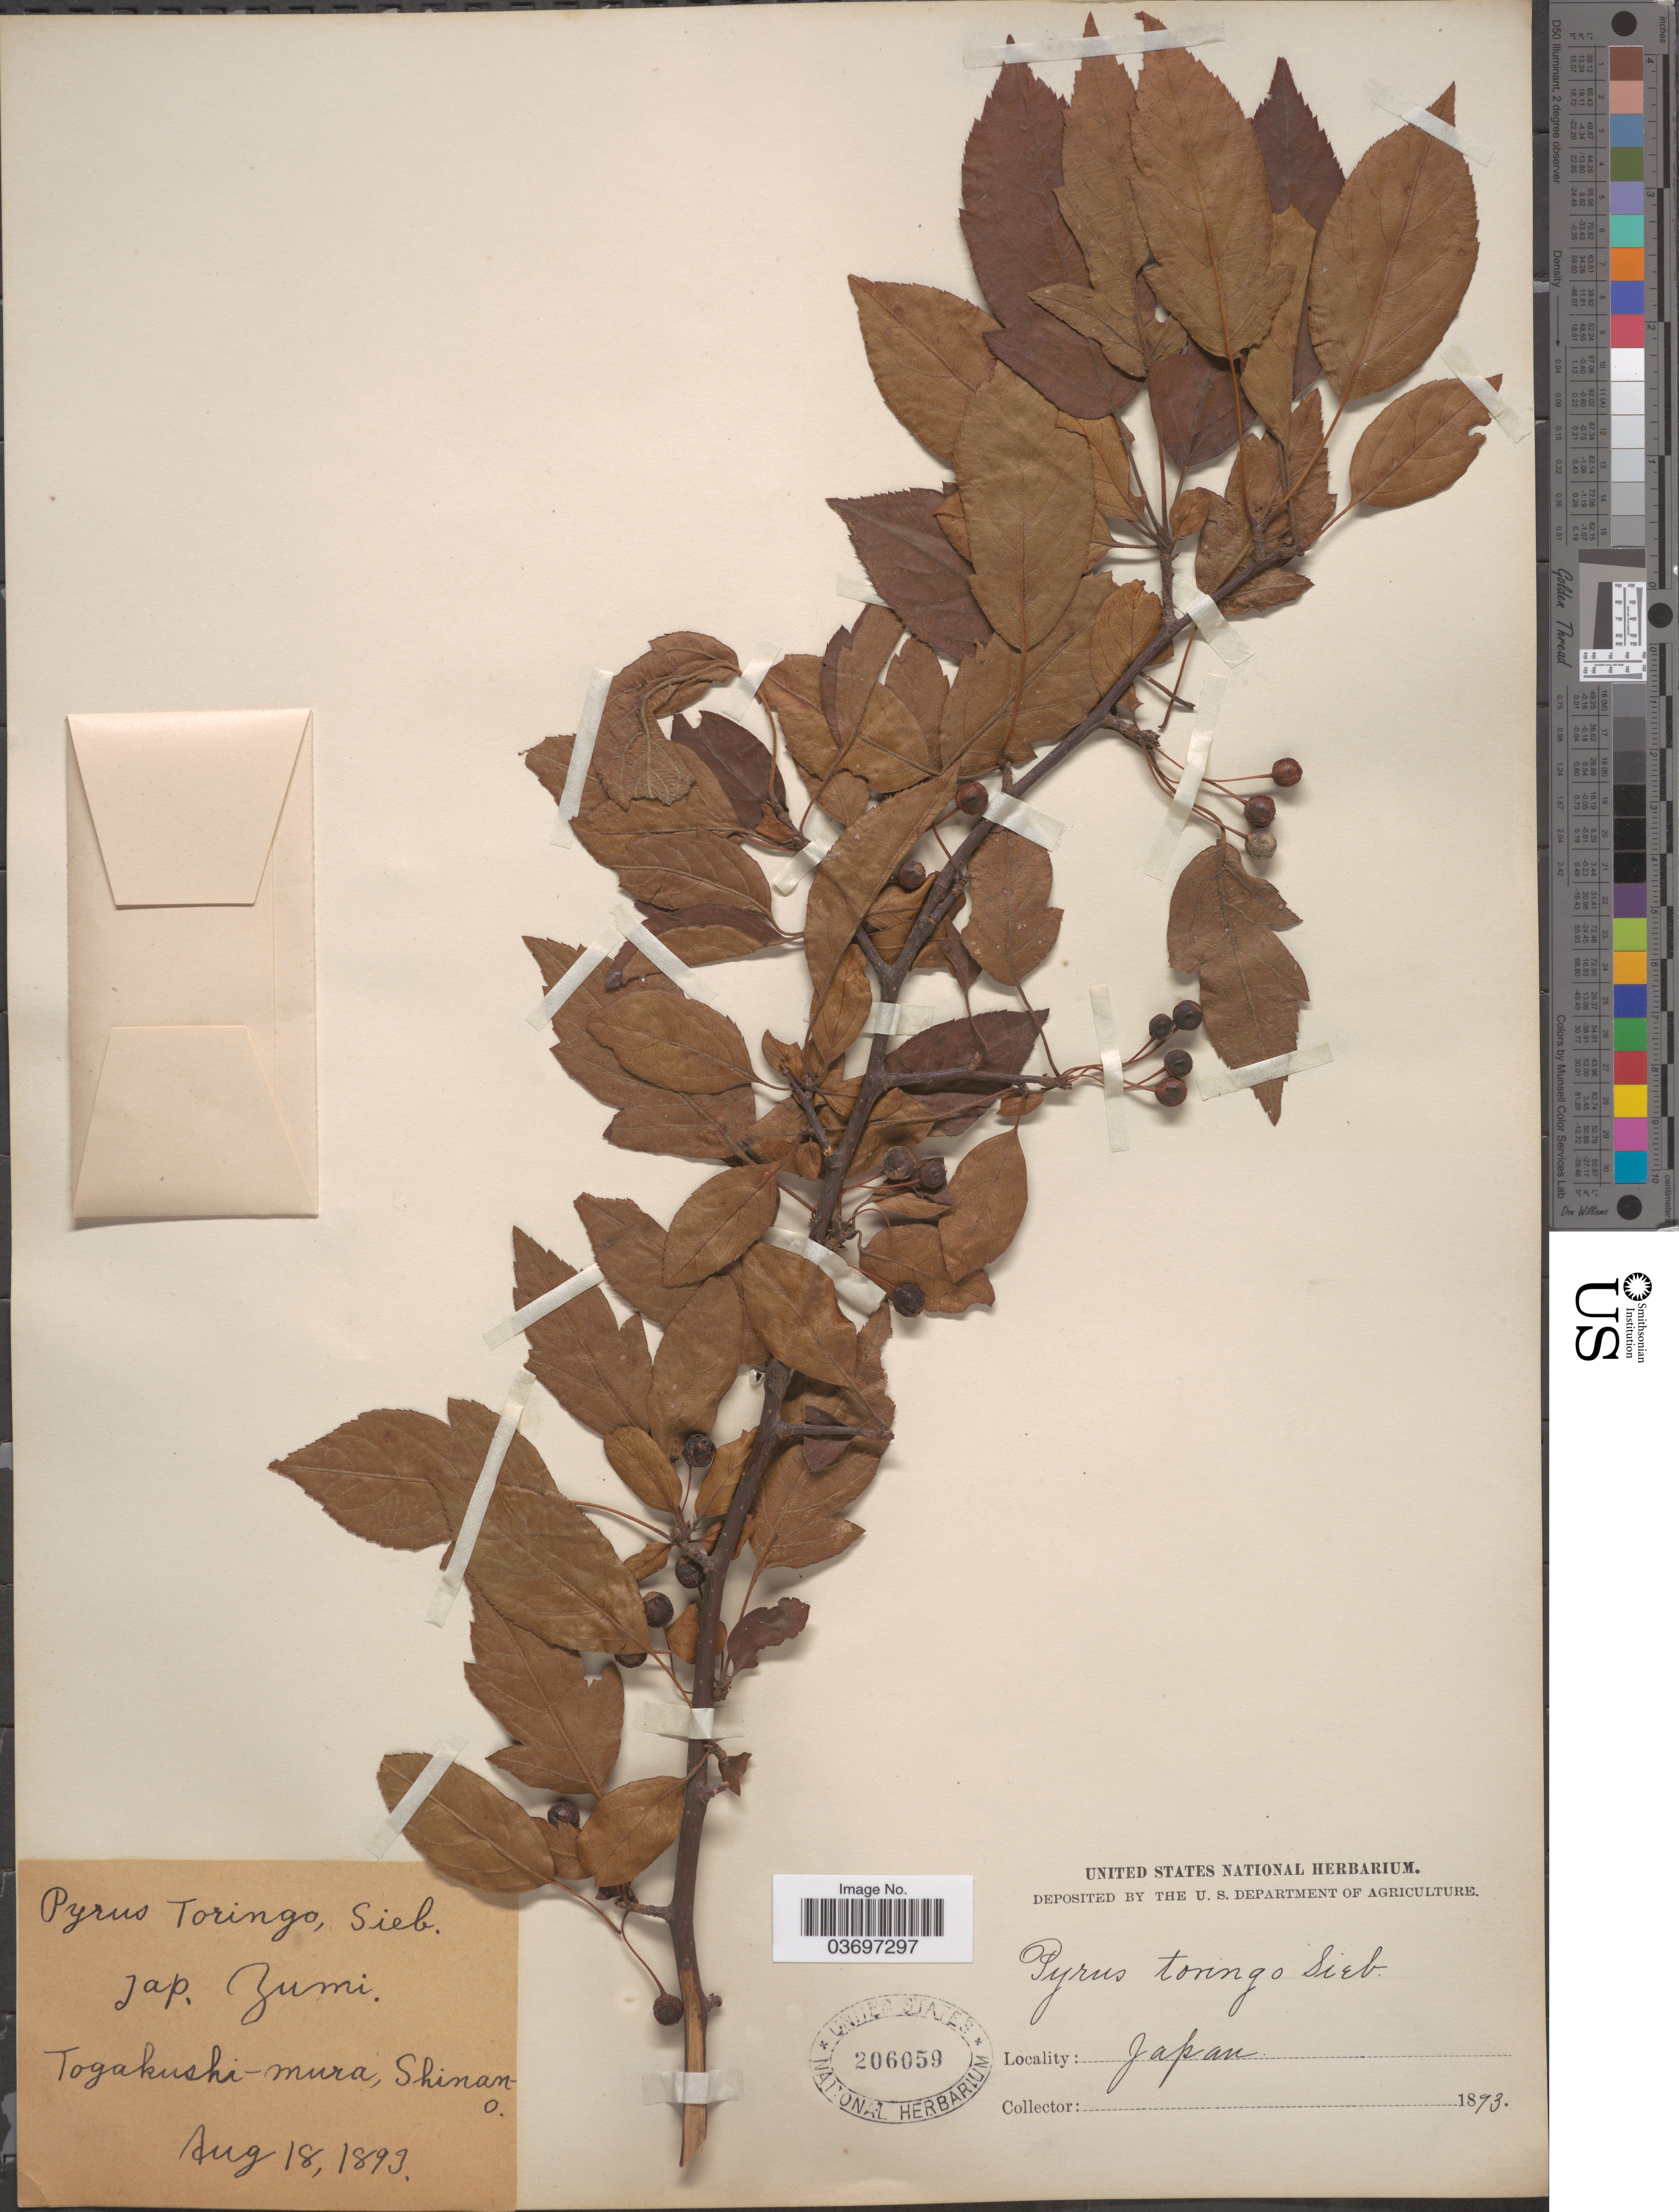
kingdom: Plantae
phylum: Tracheophyta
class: Magnoliopsida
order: Rosales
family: Rosaceae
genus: Malus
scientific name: Malus sieboldii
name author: Rehder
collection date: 1893-08-18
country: Japan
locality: Togakushi-mura, Shinano.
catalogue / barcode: US 206059